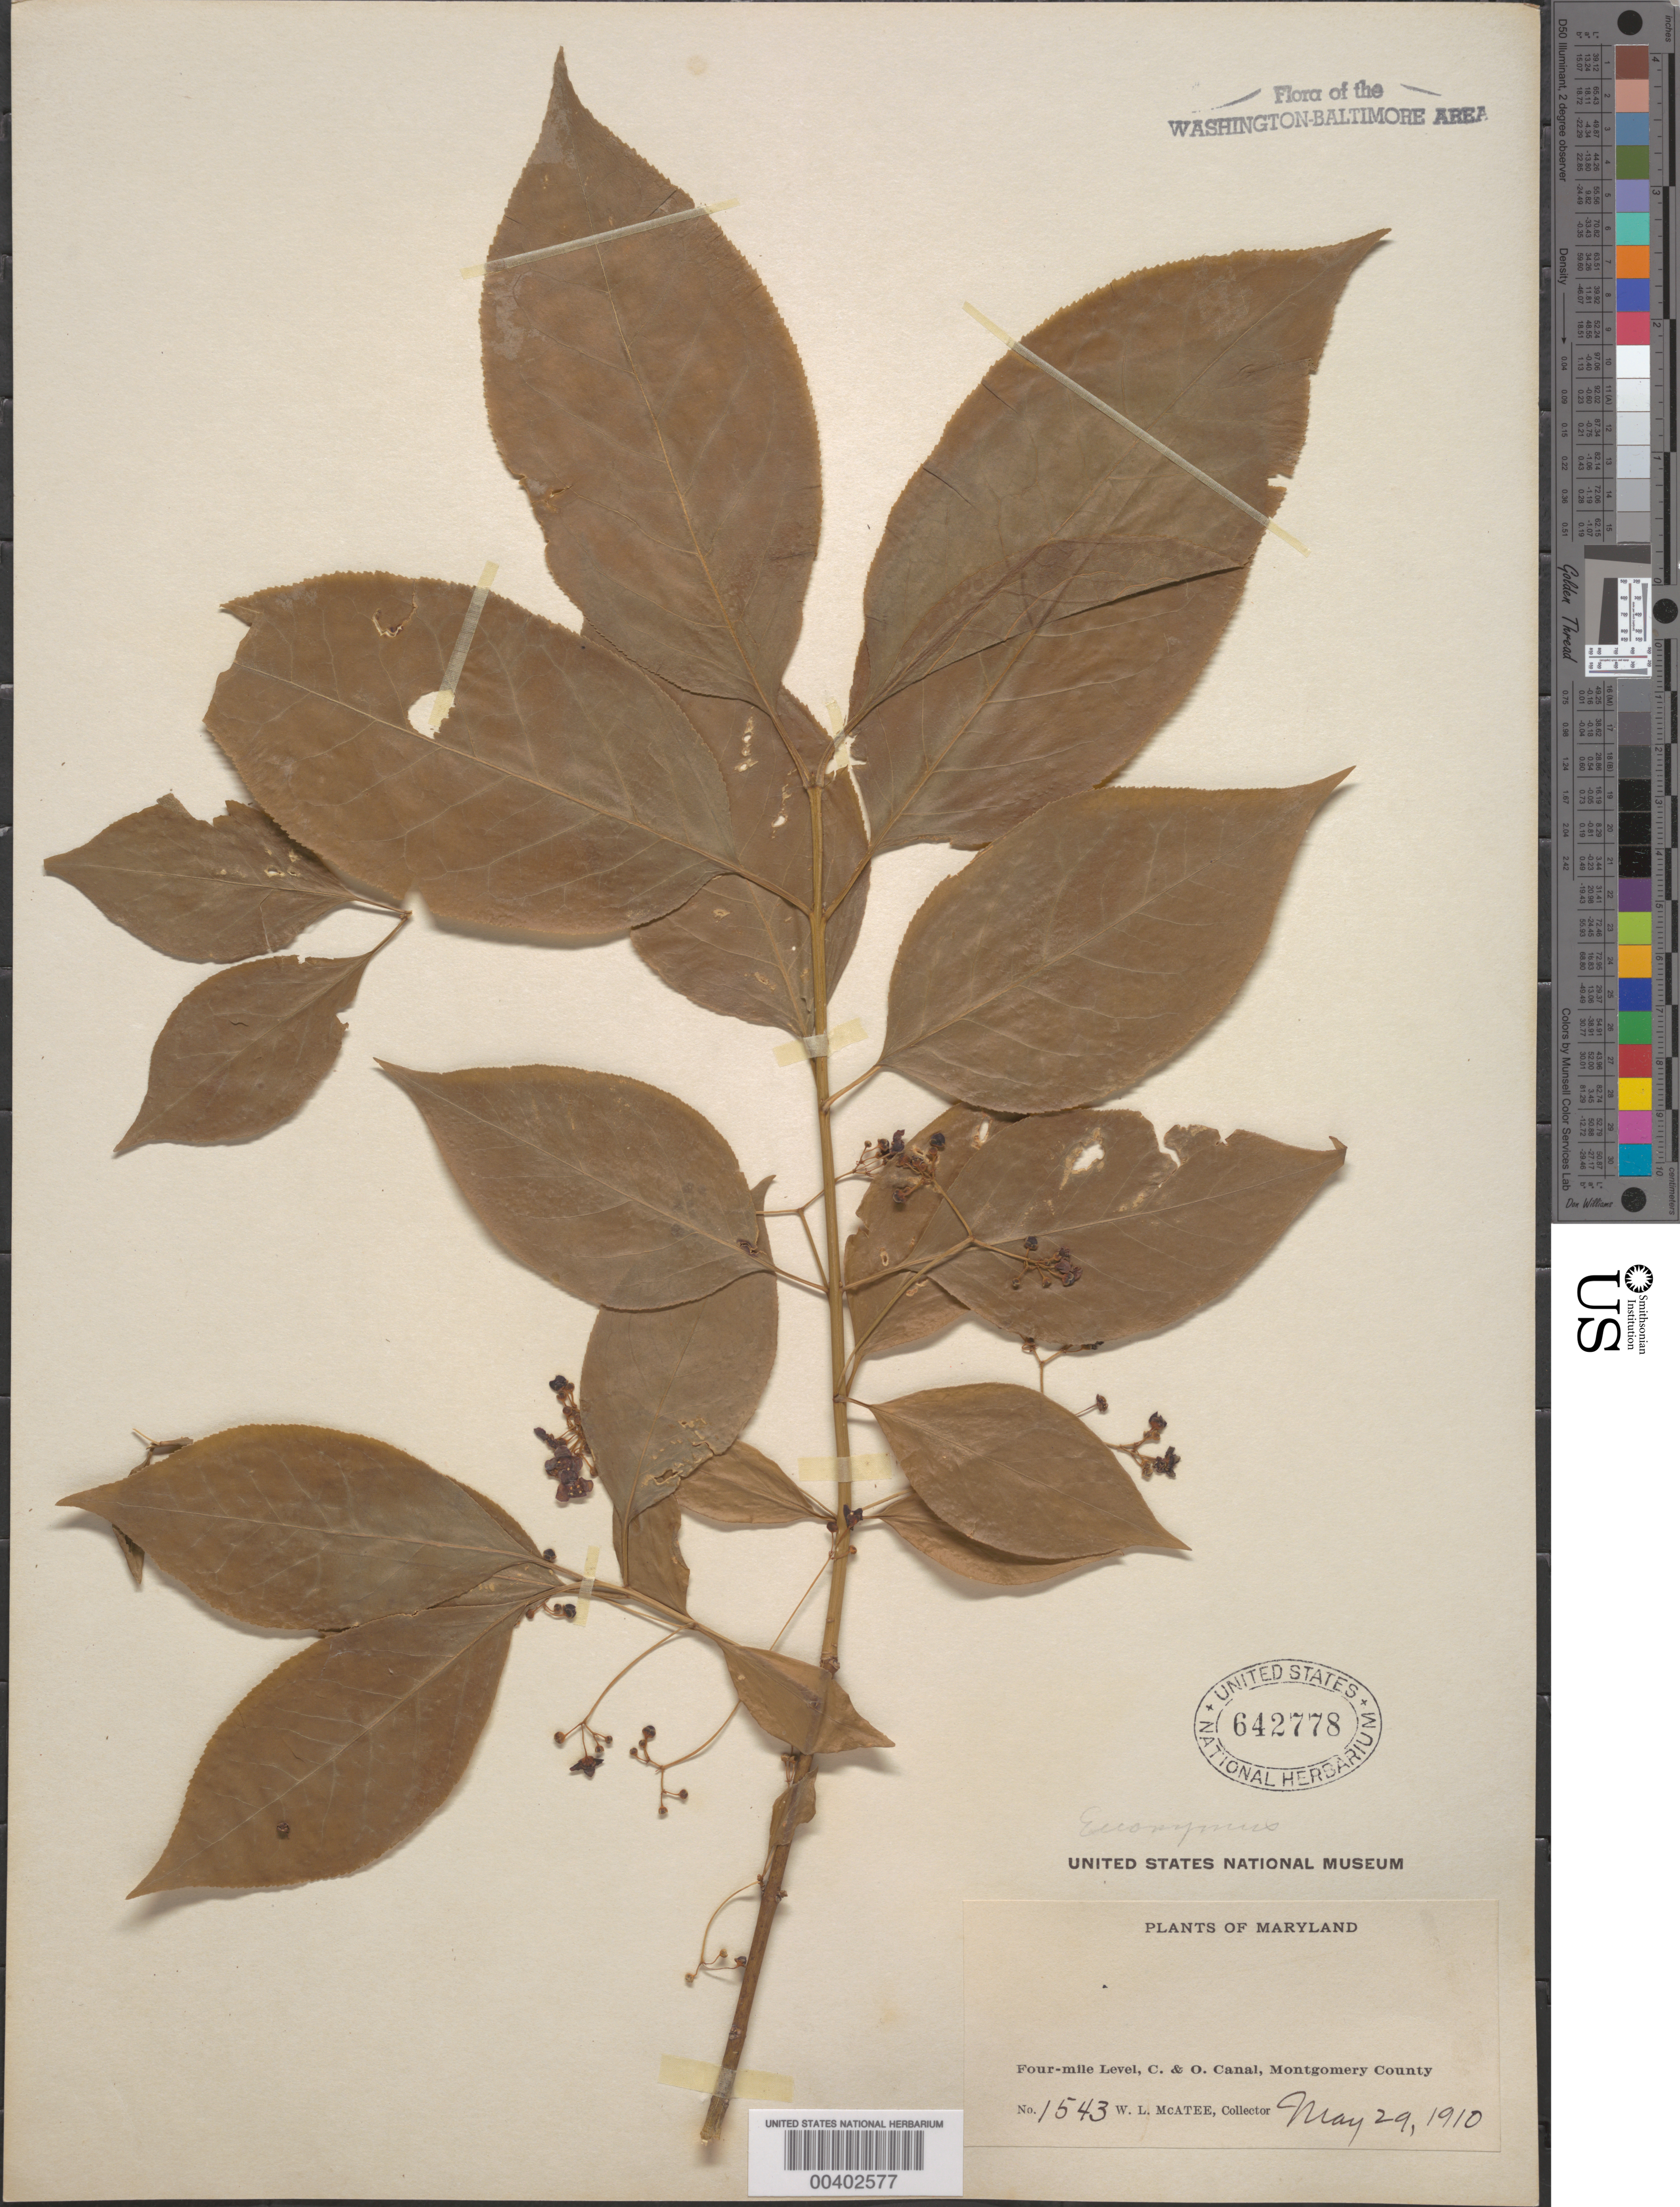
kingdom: Plantae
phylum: Tracheophyta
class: Magnoliopsida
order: Celastrales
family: Celastraceae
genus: Euonymus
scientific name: Euonymus atropurpureus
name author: Jacq.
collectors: W. McAtee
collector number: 1543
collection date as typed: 29 May 1910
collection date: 1910-05-29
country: United States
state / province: Maryland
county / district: Montgomery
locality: Four Mile Level, C. & O. Canal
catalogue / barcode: US 642778